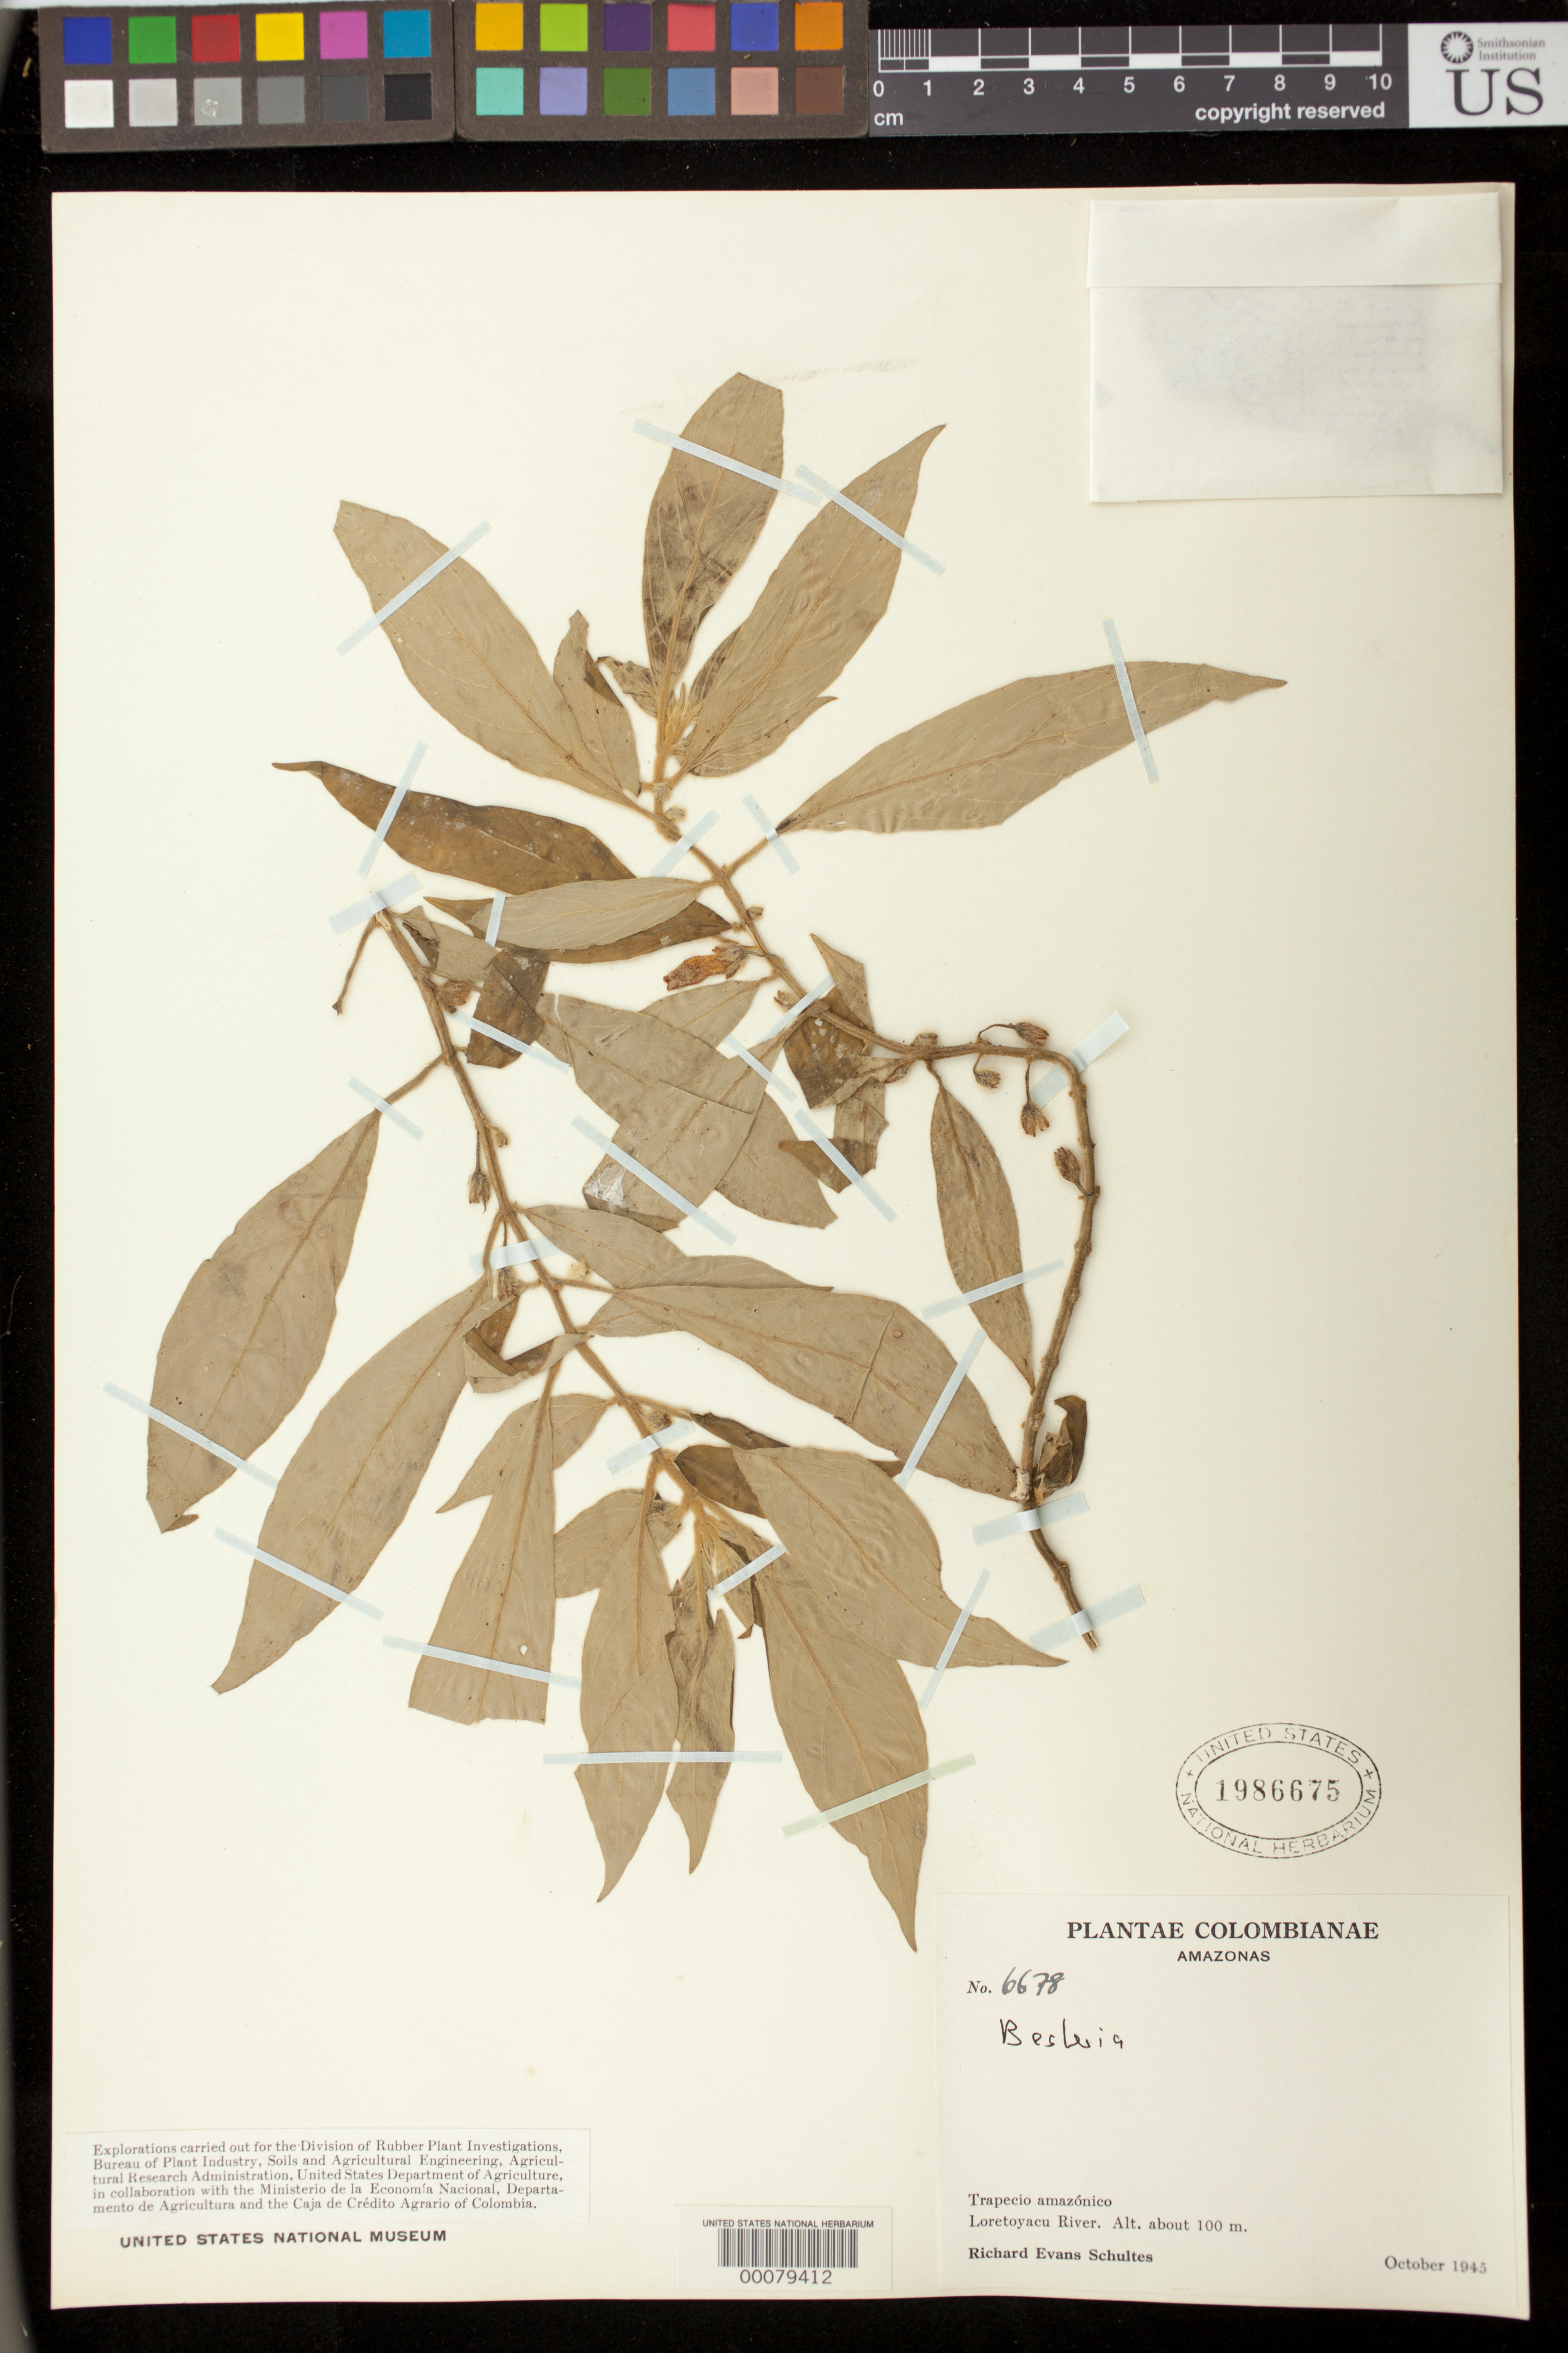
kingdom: Plantae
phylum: Tracheophyta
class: Magnoliopsida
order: Lamiales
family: Gesneriaceae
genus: Besleria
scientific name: Besleria sp.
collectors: R. E. Schultes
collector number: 6678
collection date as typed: Oct 1945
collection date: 1945-10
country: Colombia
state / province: Amazônas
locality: Trapecio Amazónico, Loretoyacu River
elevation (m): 100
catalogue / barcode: US 1986675